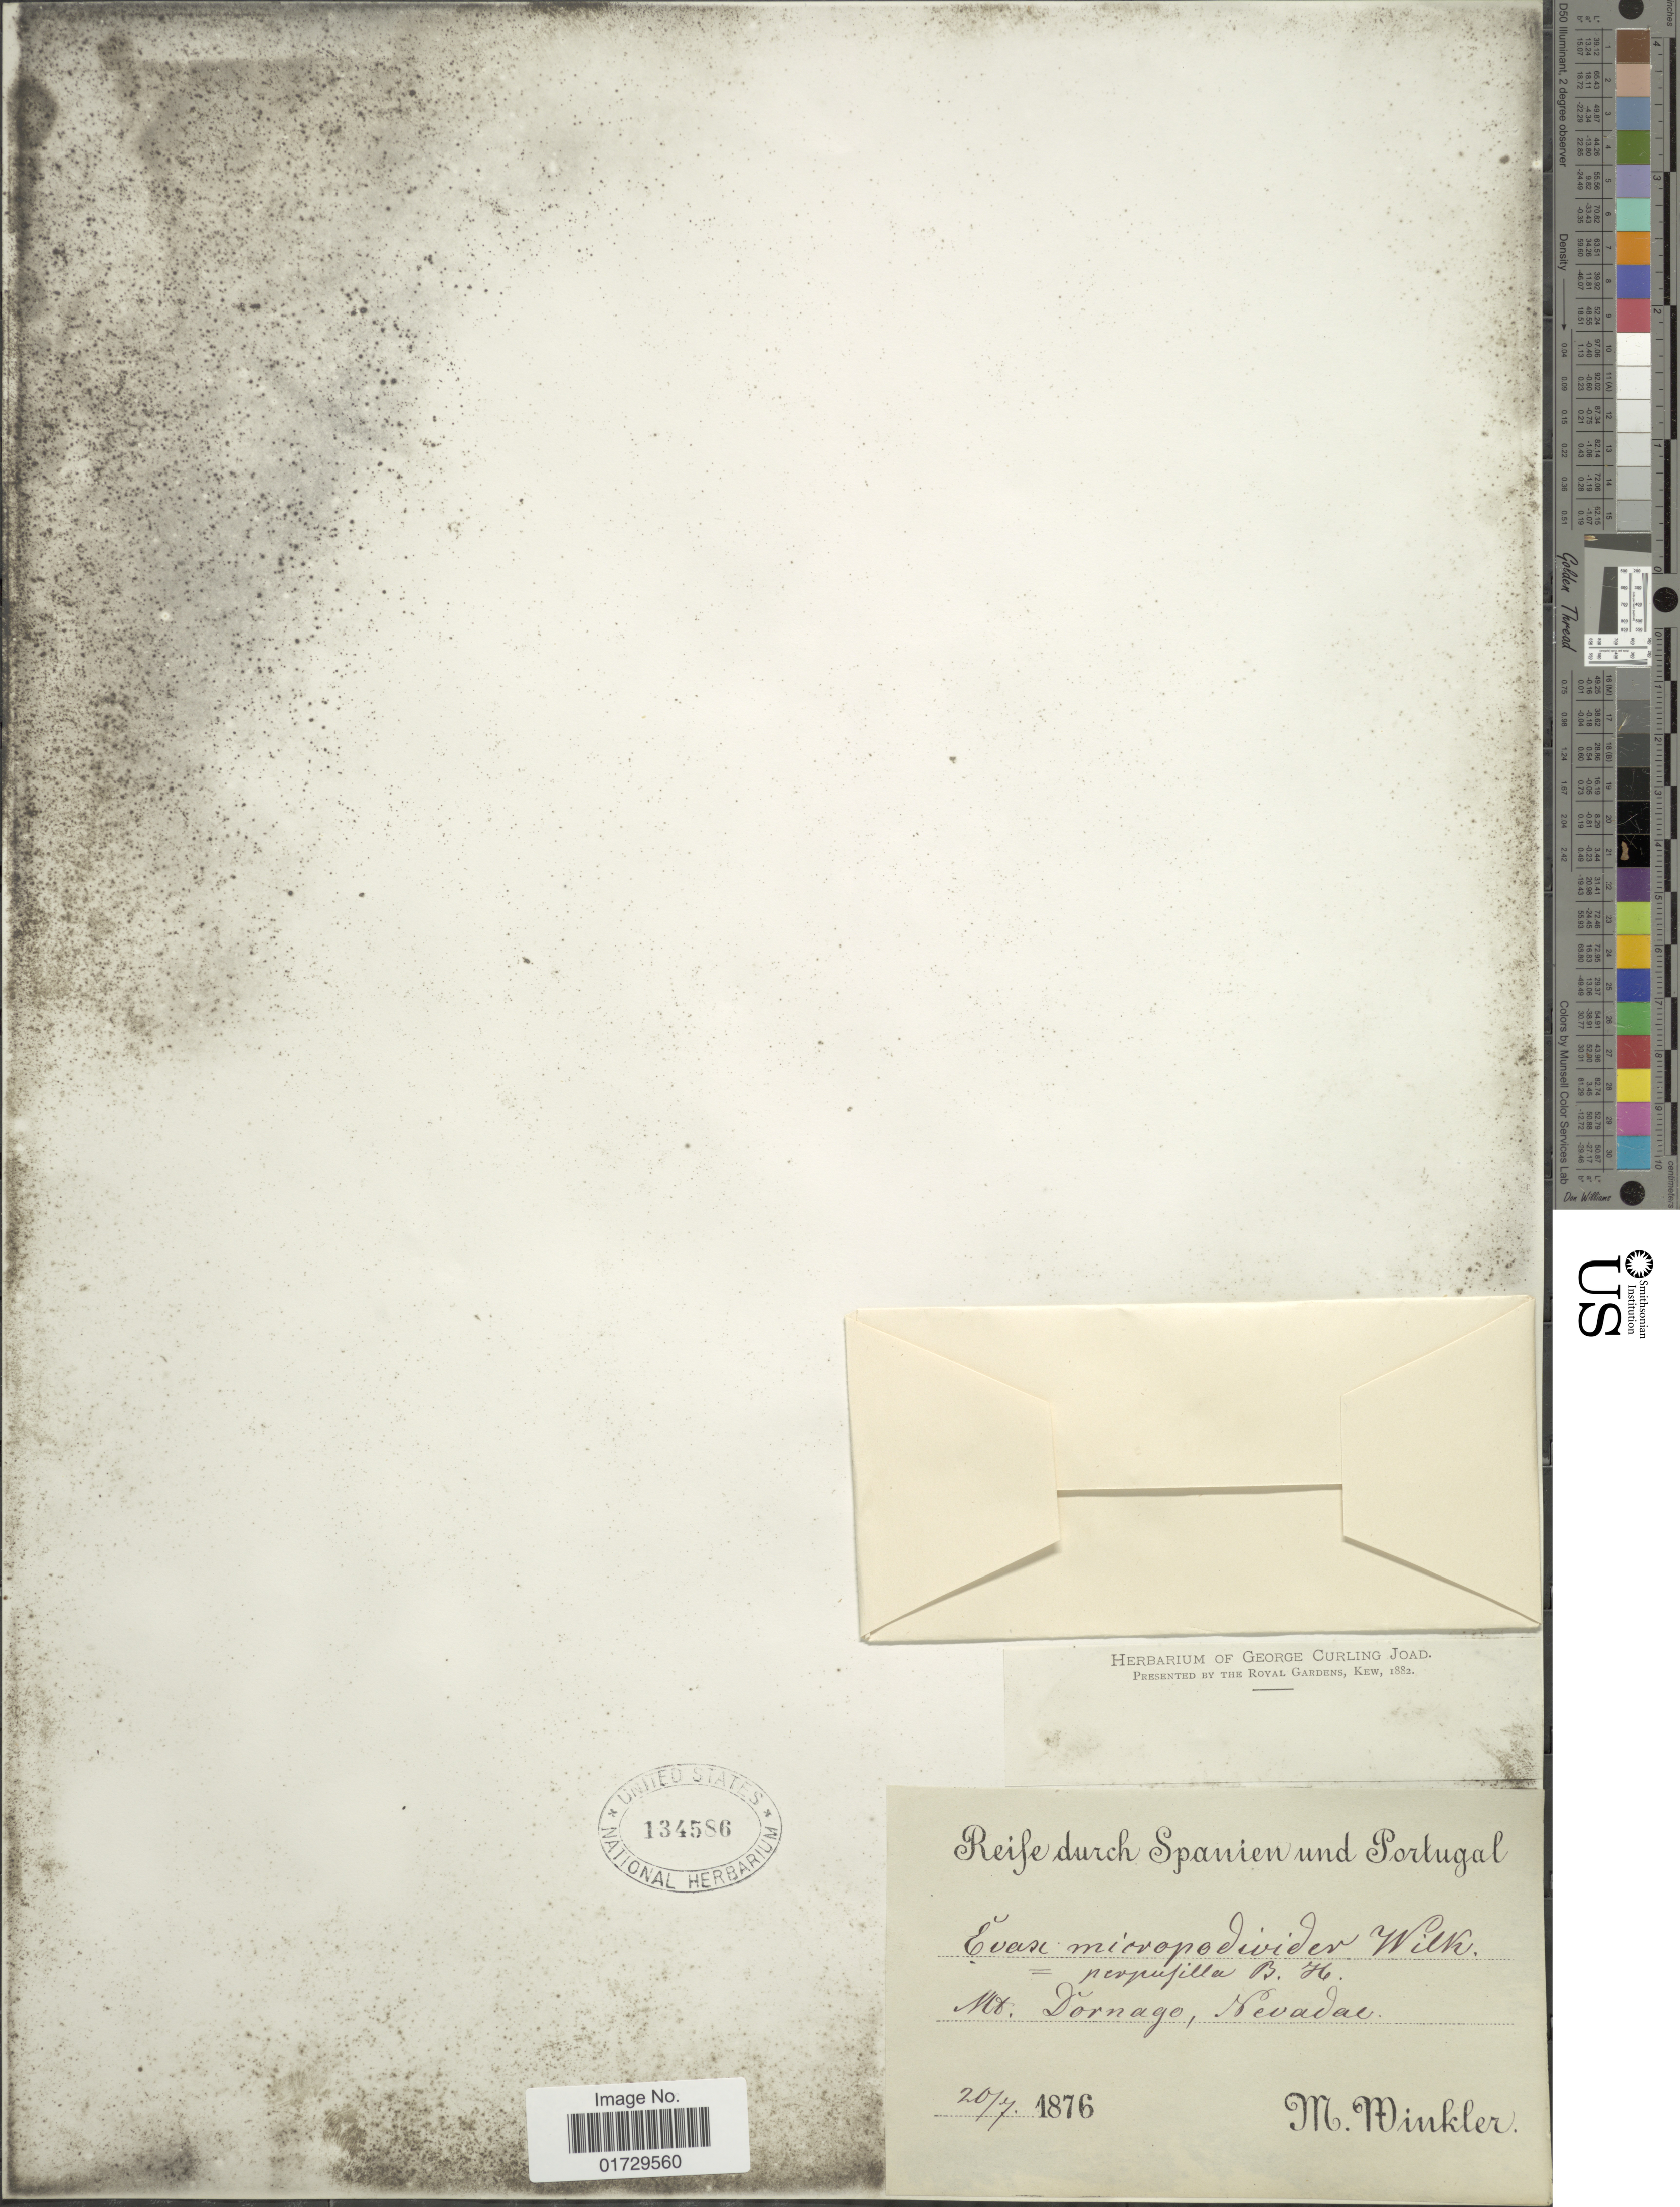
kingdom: Plantae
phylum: Tracheophyta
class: Magnoliopsida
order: Asterales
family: Asteraceae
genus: Filago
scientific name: Filago micropodioides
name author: Lange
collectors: M. Winkler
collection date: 1876-07-20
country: Spain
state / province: Andalucía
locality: Mt. Dornago, Nevadae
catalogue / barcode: US 134586